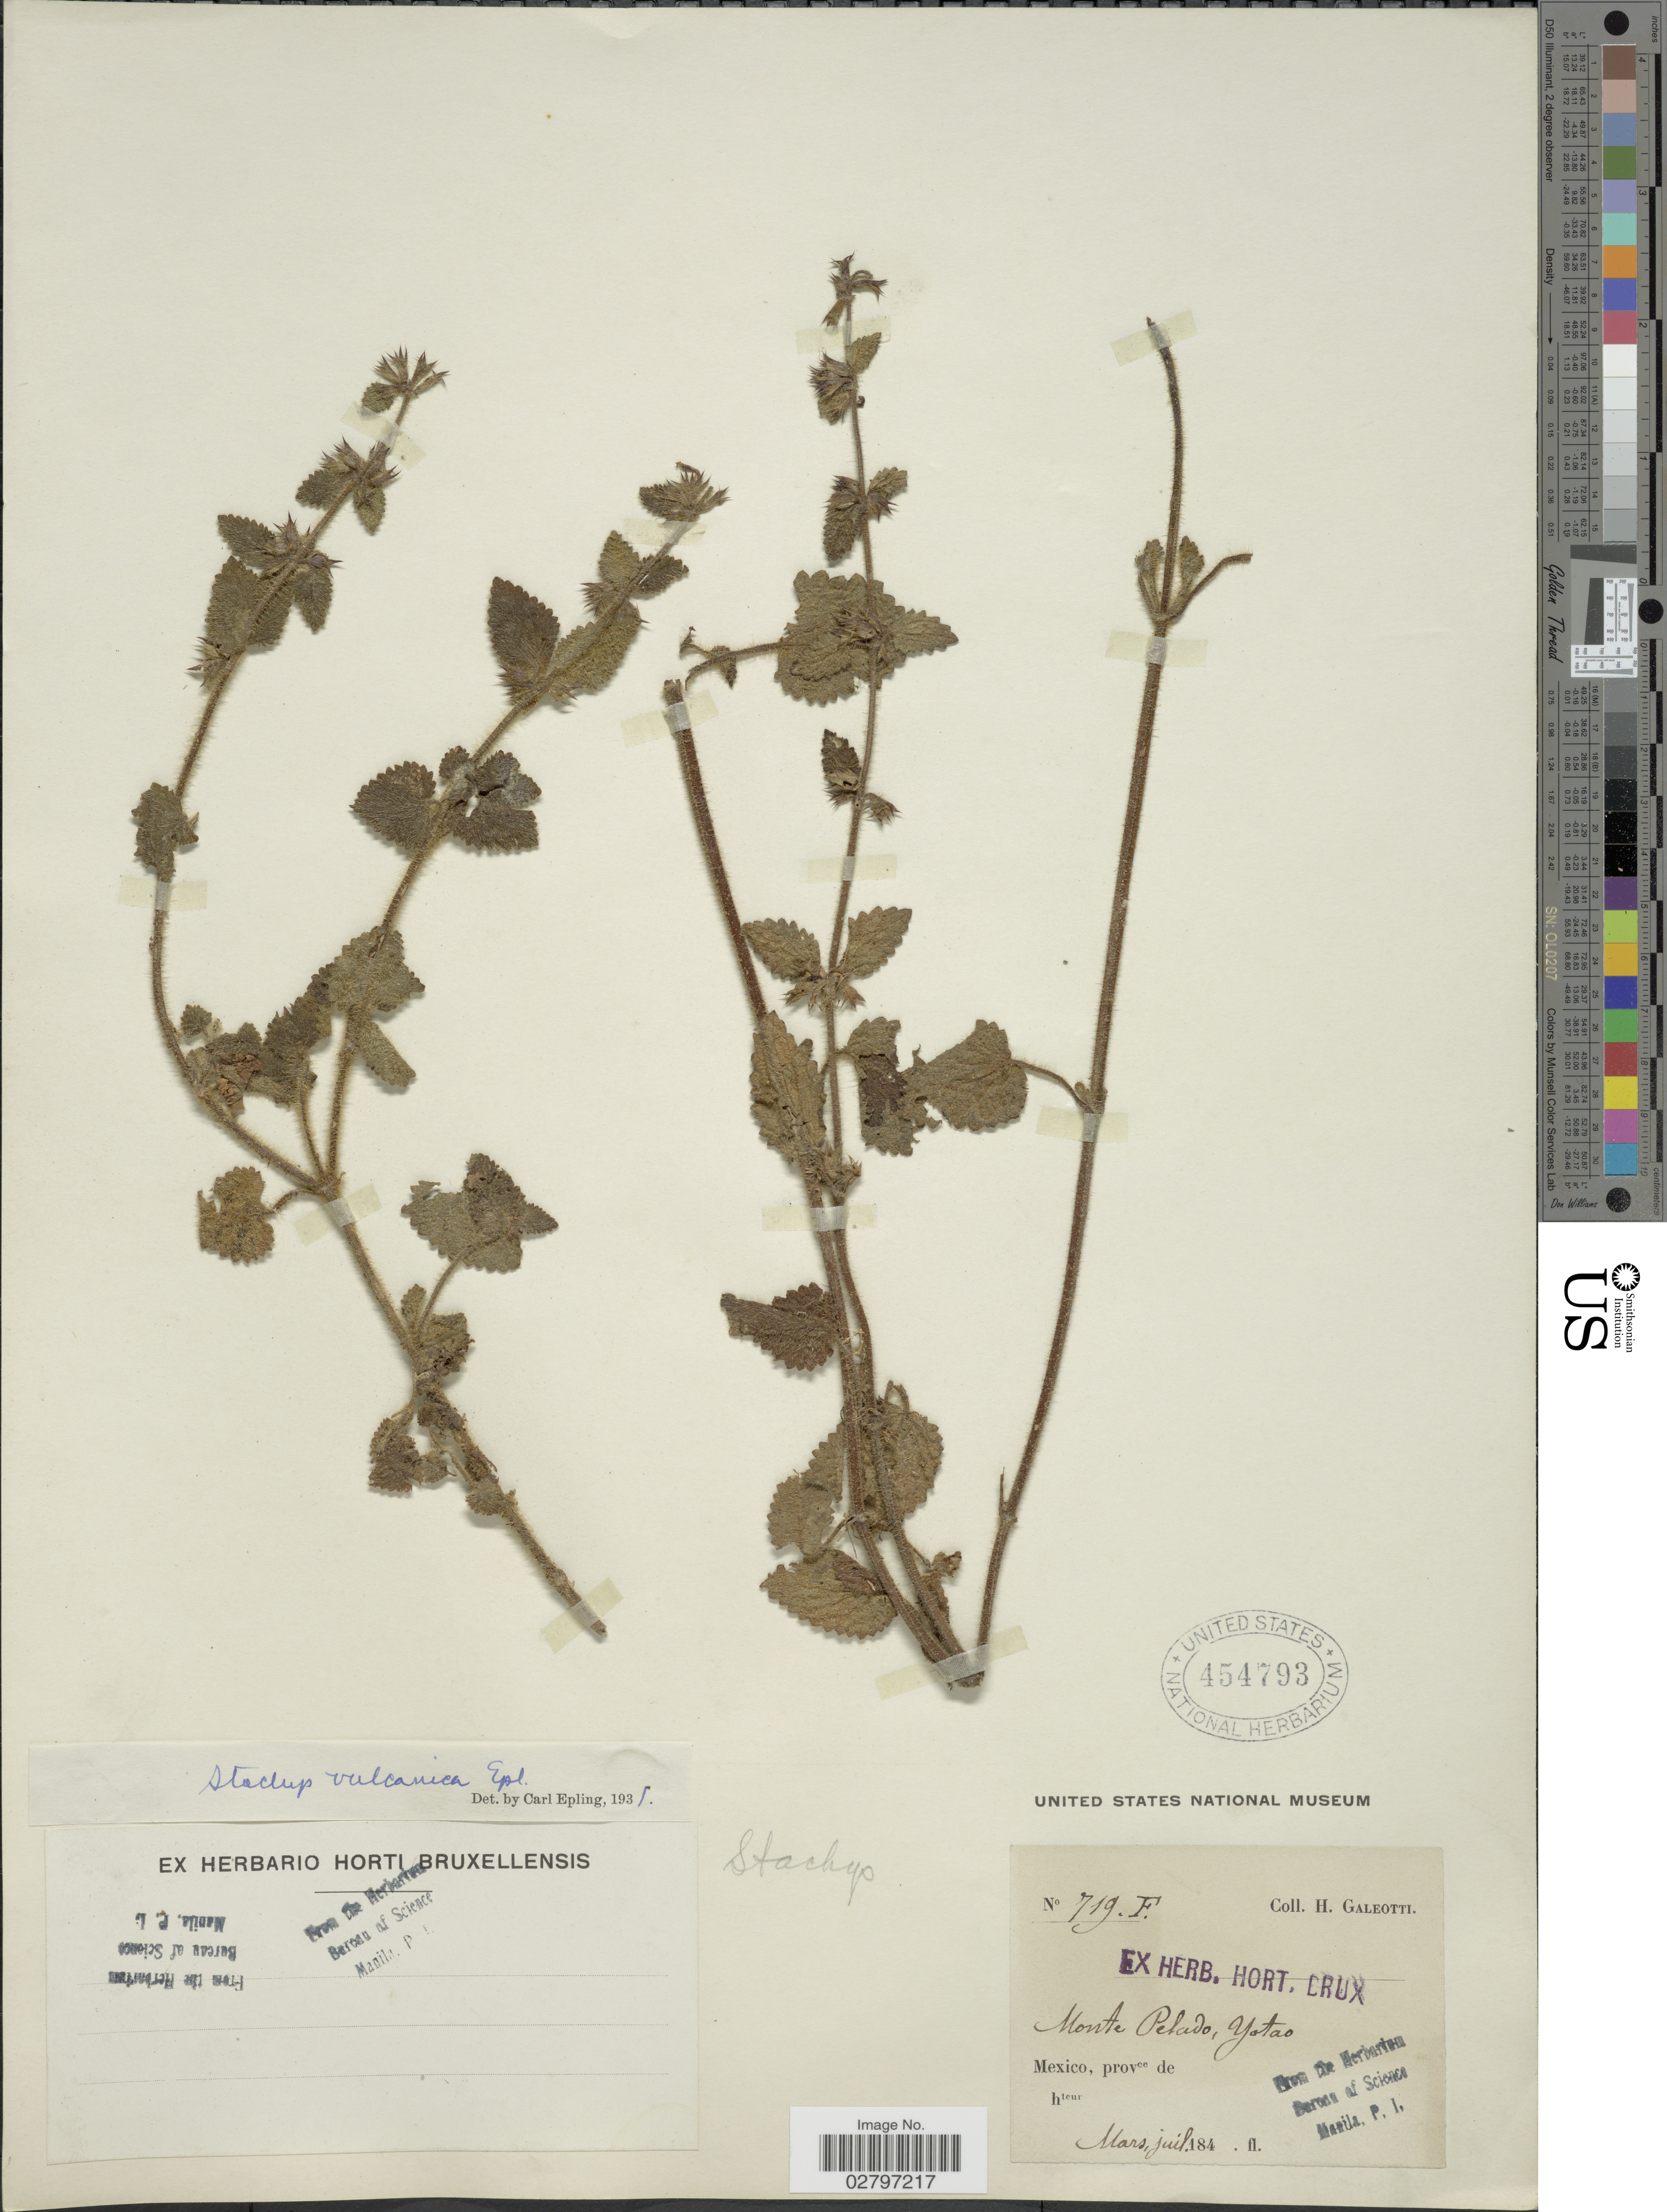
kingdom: Plantae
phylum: Tracheophyta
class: Magnoliopsida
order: Lamiales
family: Lamiaceae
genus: Stachys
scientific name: Stachys vulcanica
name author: Epling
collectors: H. G. Galeotti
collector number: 719F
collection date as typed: Mars, juil 184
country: Mexico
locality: Monte Pelado, Yotao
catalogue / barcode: US 454793